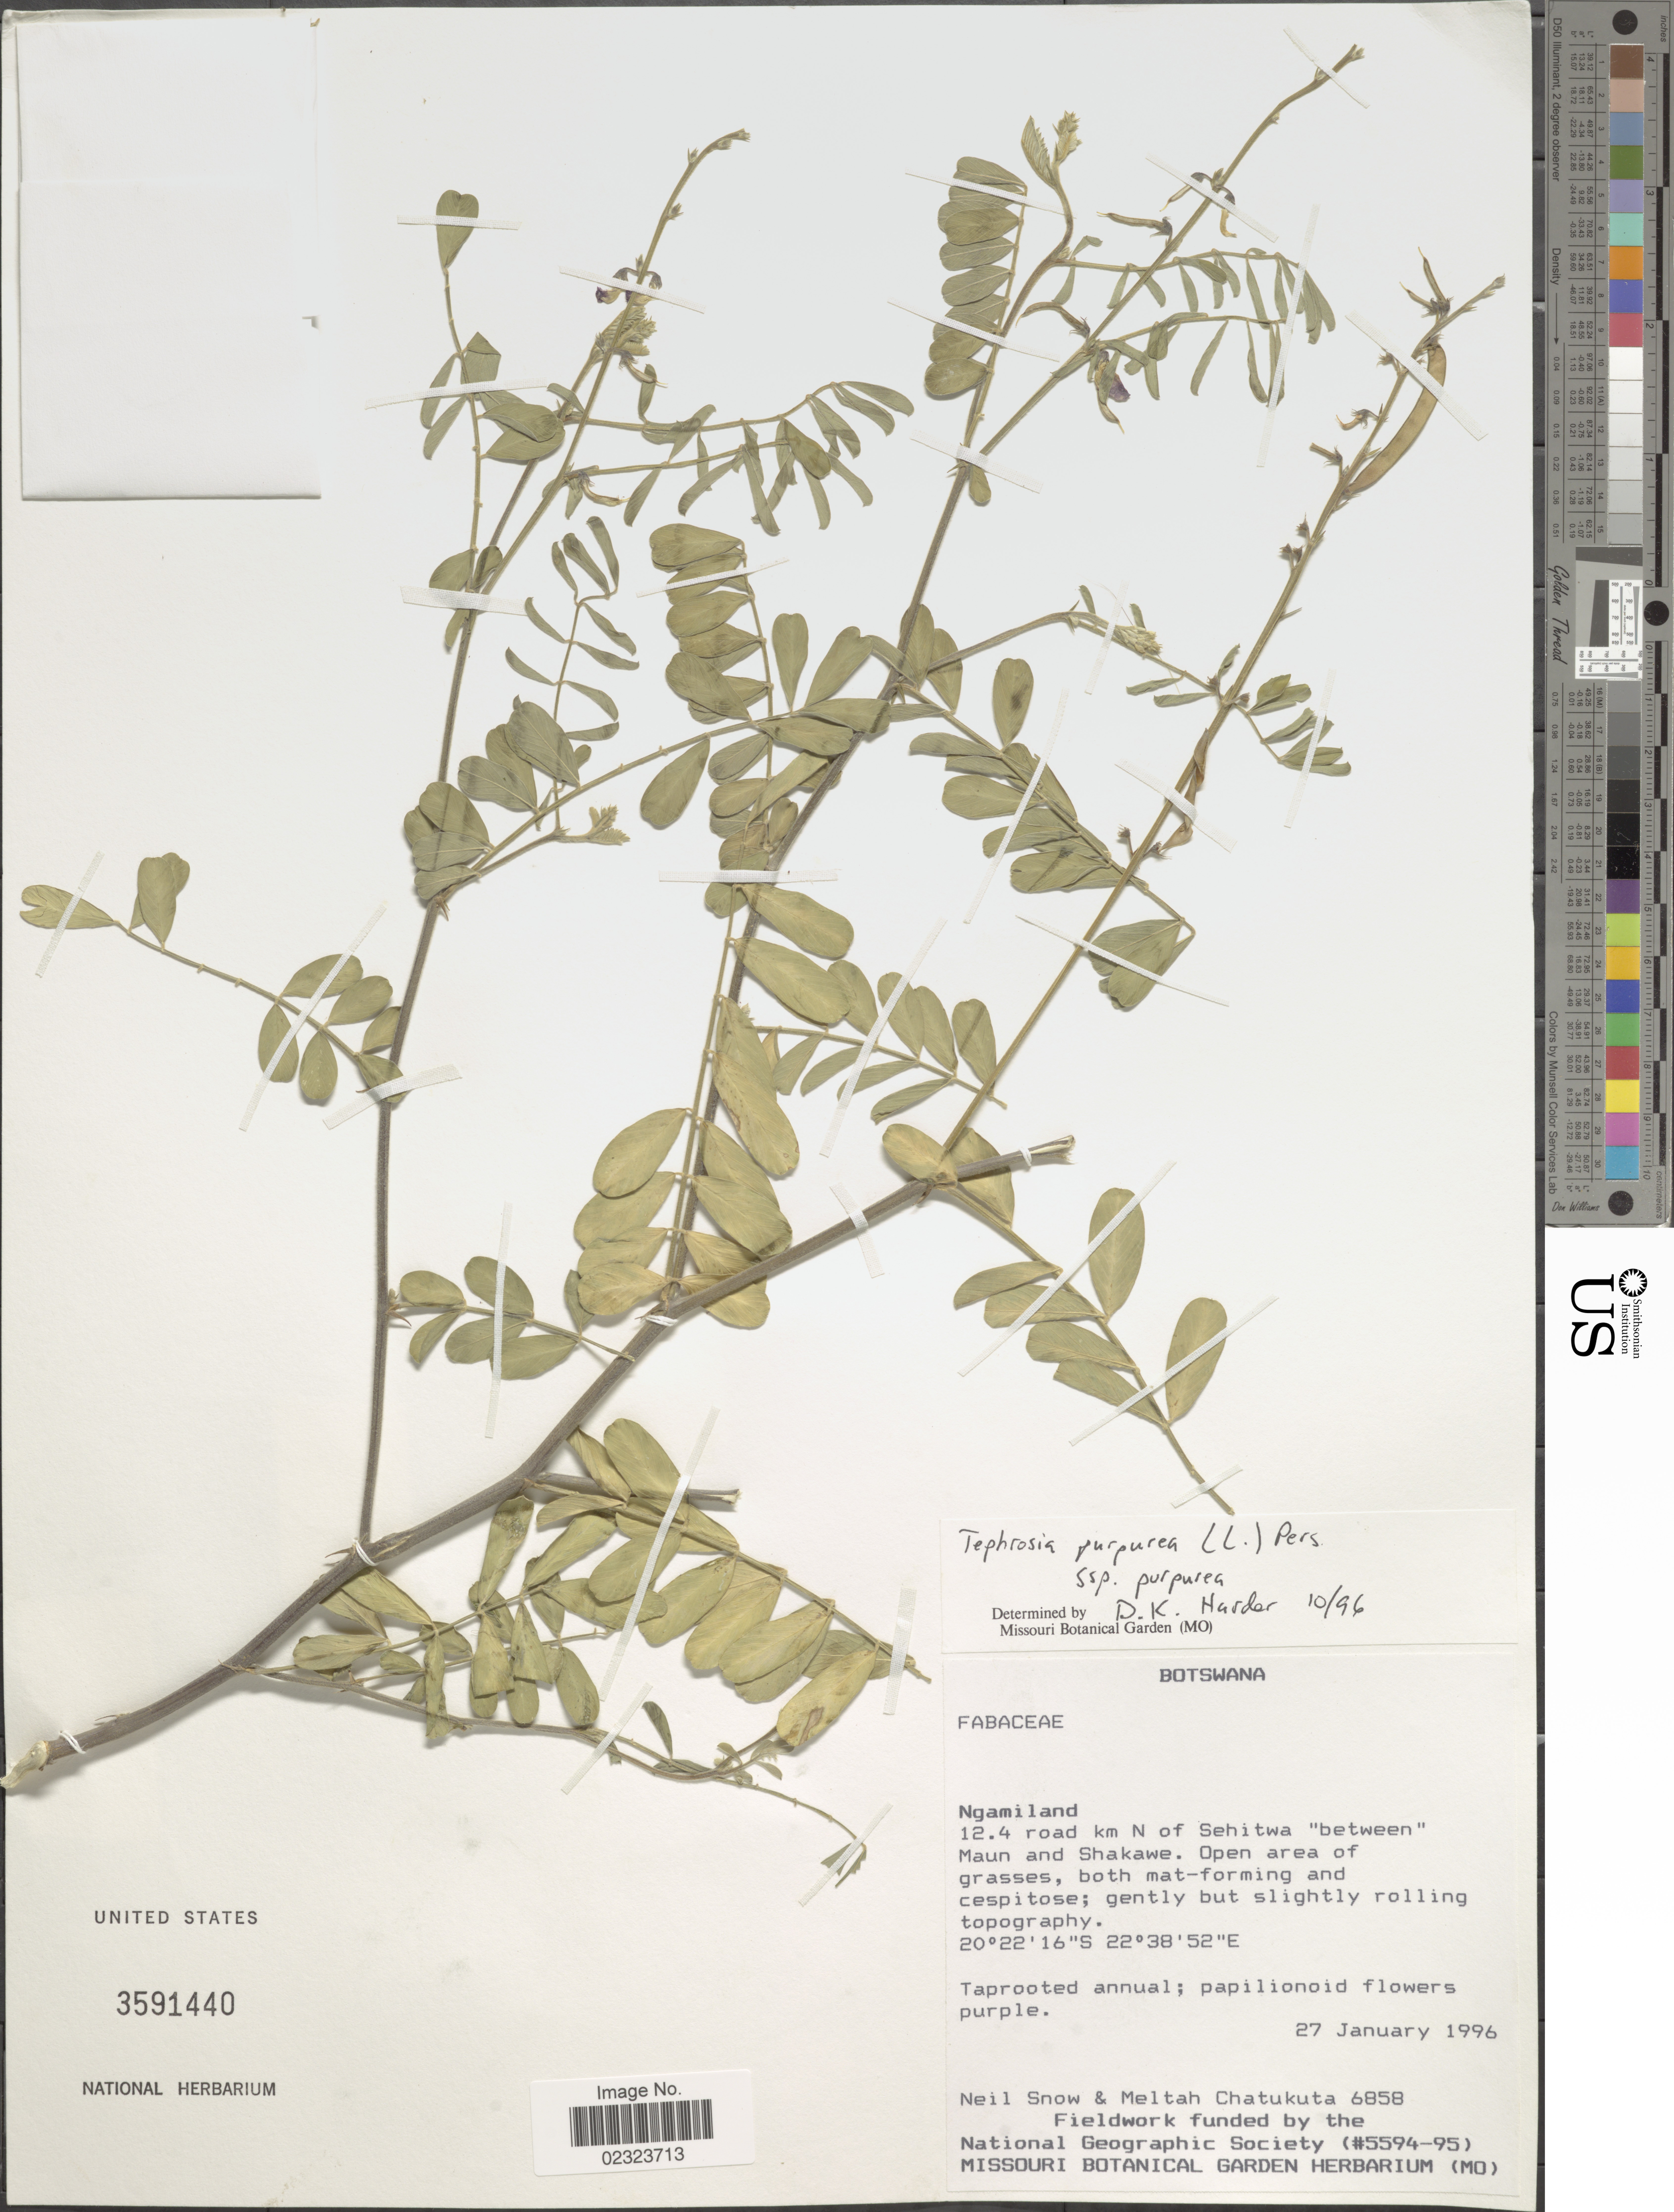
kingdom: Plantae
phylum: Tracheophyta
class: Magnoliopsida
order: Fabales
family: Fabaceae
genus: Tephrosia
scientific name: Tephrosia purpurea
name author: (L.) Pers.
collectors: N. Snow & M. Chatukuta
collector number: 6858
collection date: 1996-01-27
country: Botswana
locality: Ngamiland, 12.4 road km N of Sehitwa "between"Maun and Shakawe, open area of grassen.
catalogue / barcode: US 3591440